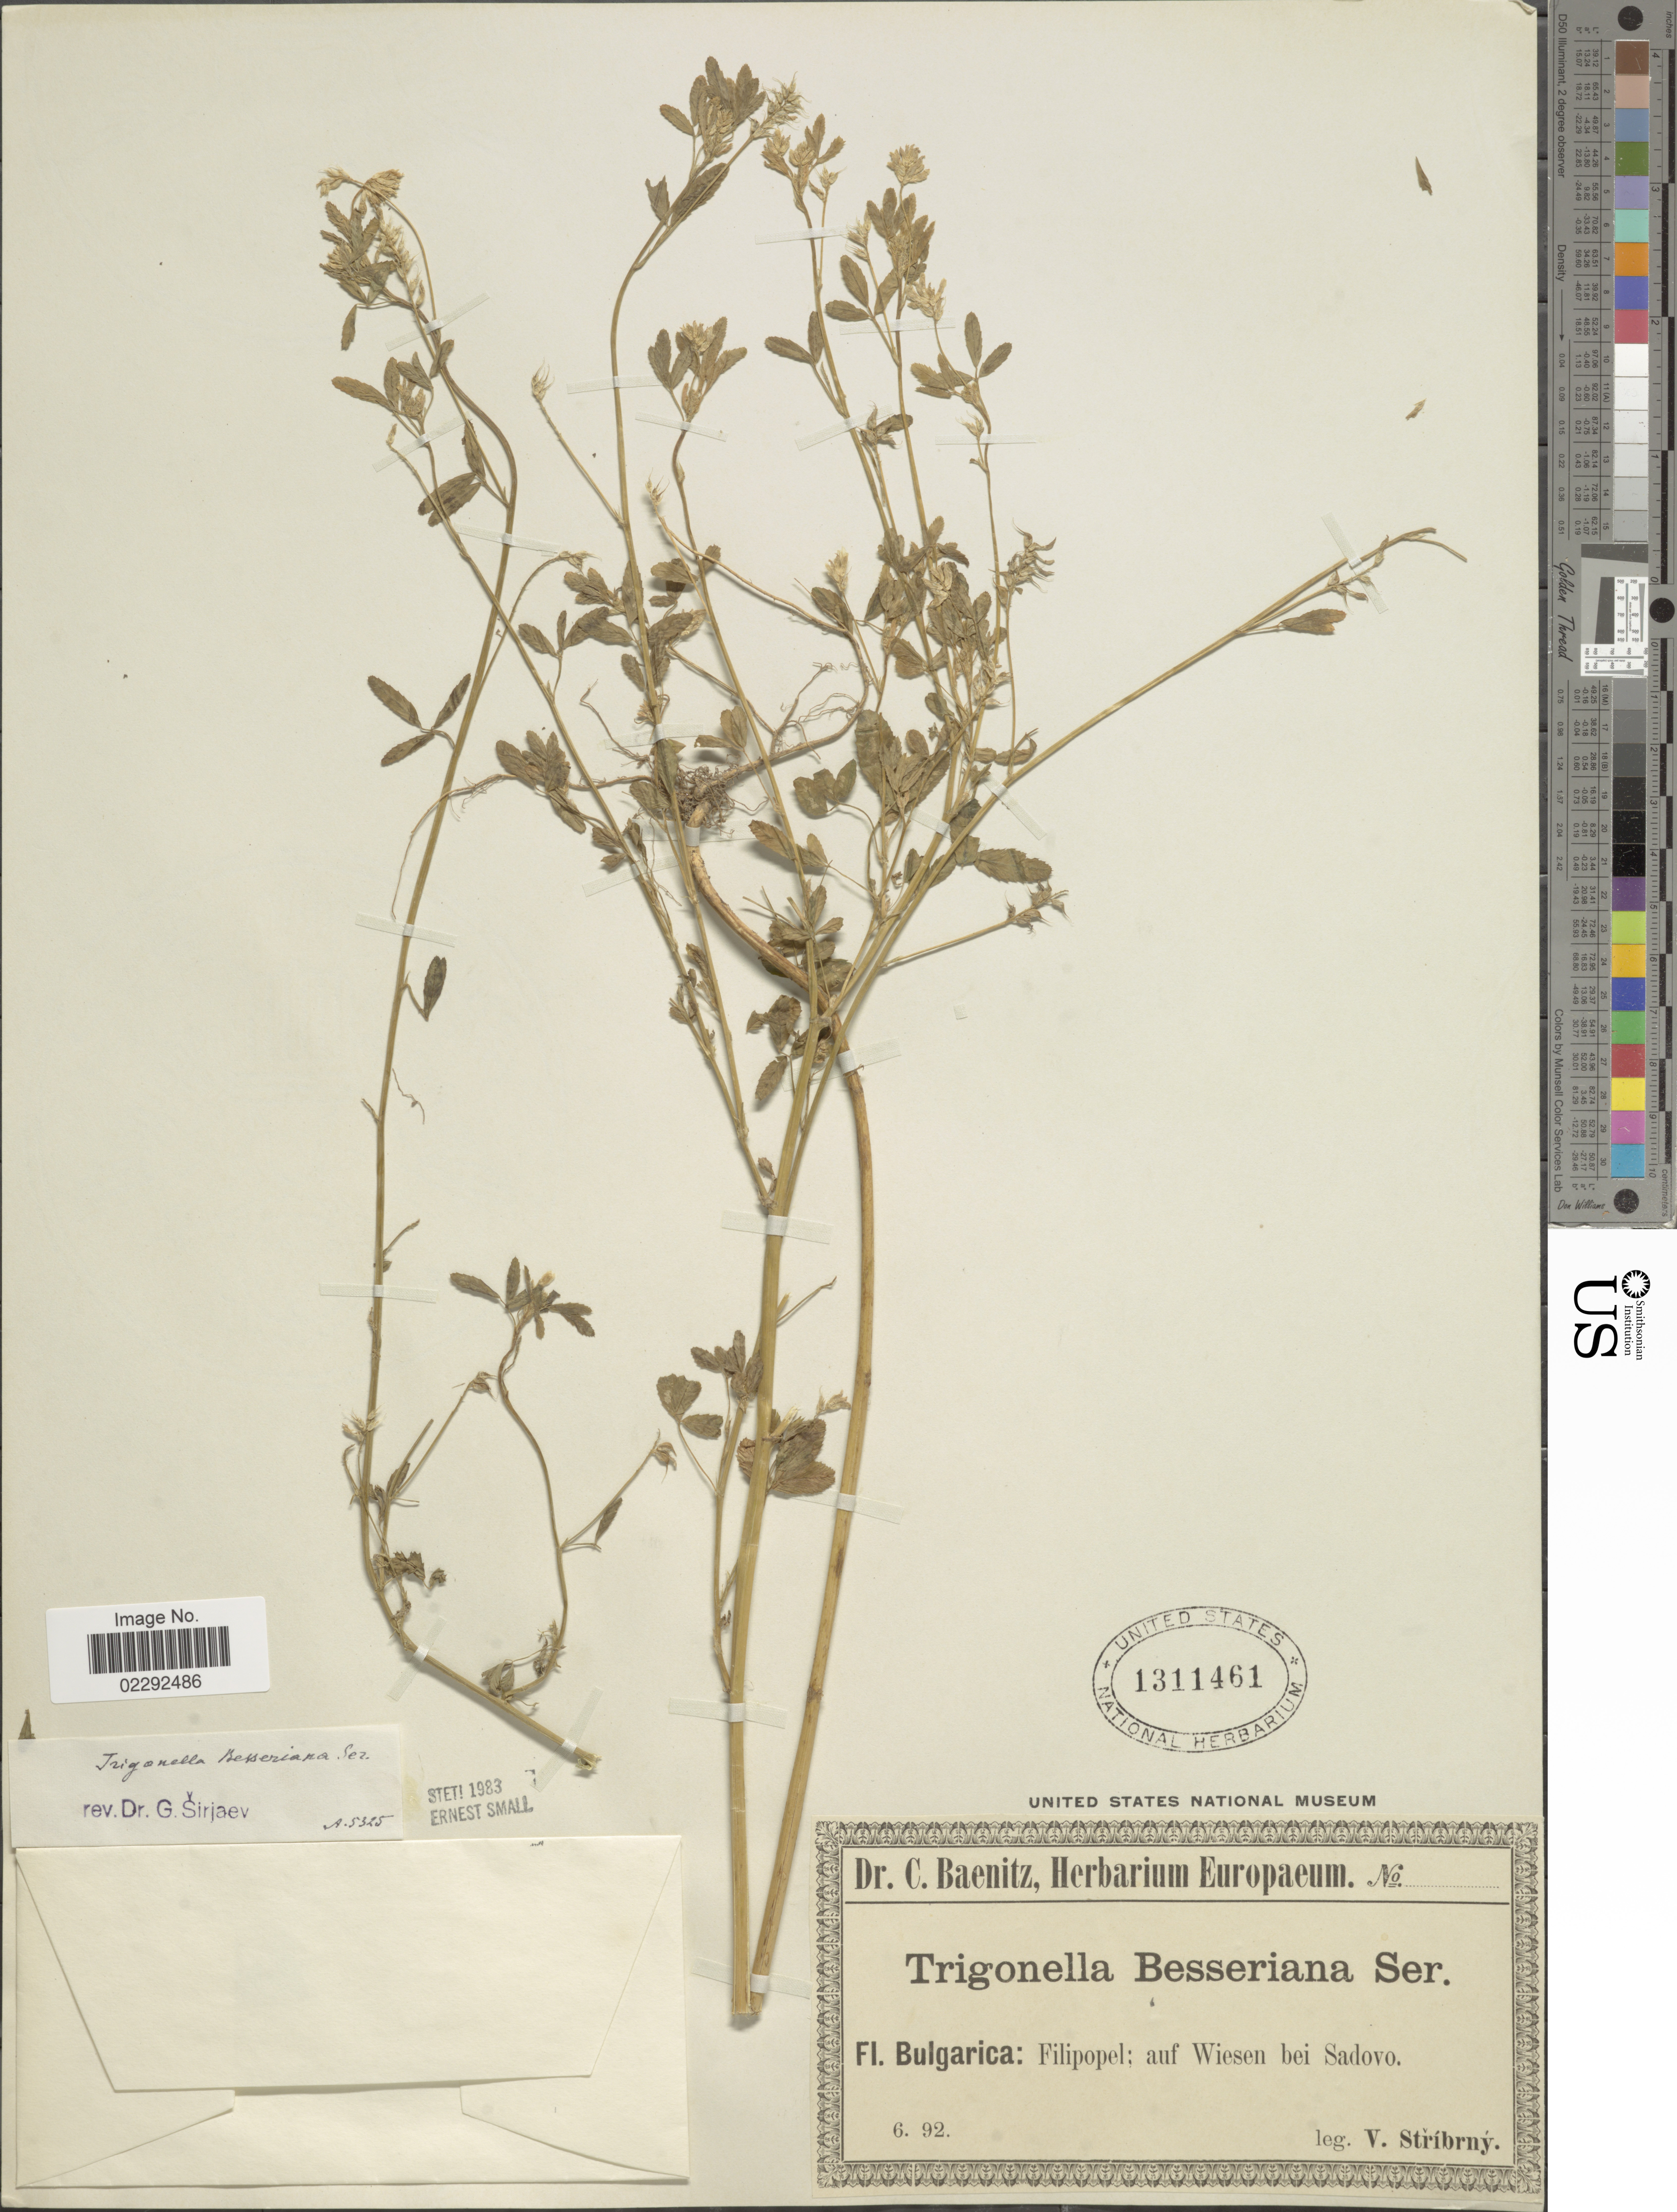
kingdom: Plantae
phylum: Tracheophyta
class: Magnoliopsida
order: Fabales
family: Fabaceae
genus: Trigonella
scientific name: Trigonella besseriana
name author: Ser.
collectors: V. Stribrny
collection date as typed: Transcribed d/m/y: /6/92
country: Bulgaria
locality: Filipopel; auf Wiesen bei Sadovo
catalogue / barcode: US 1311461